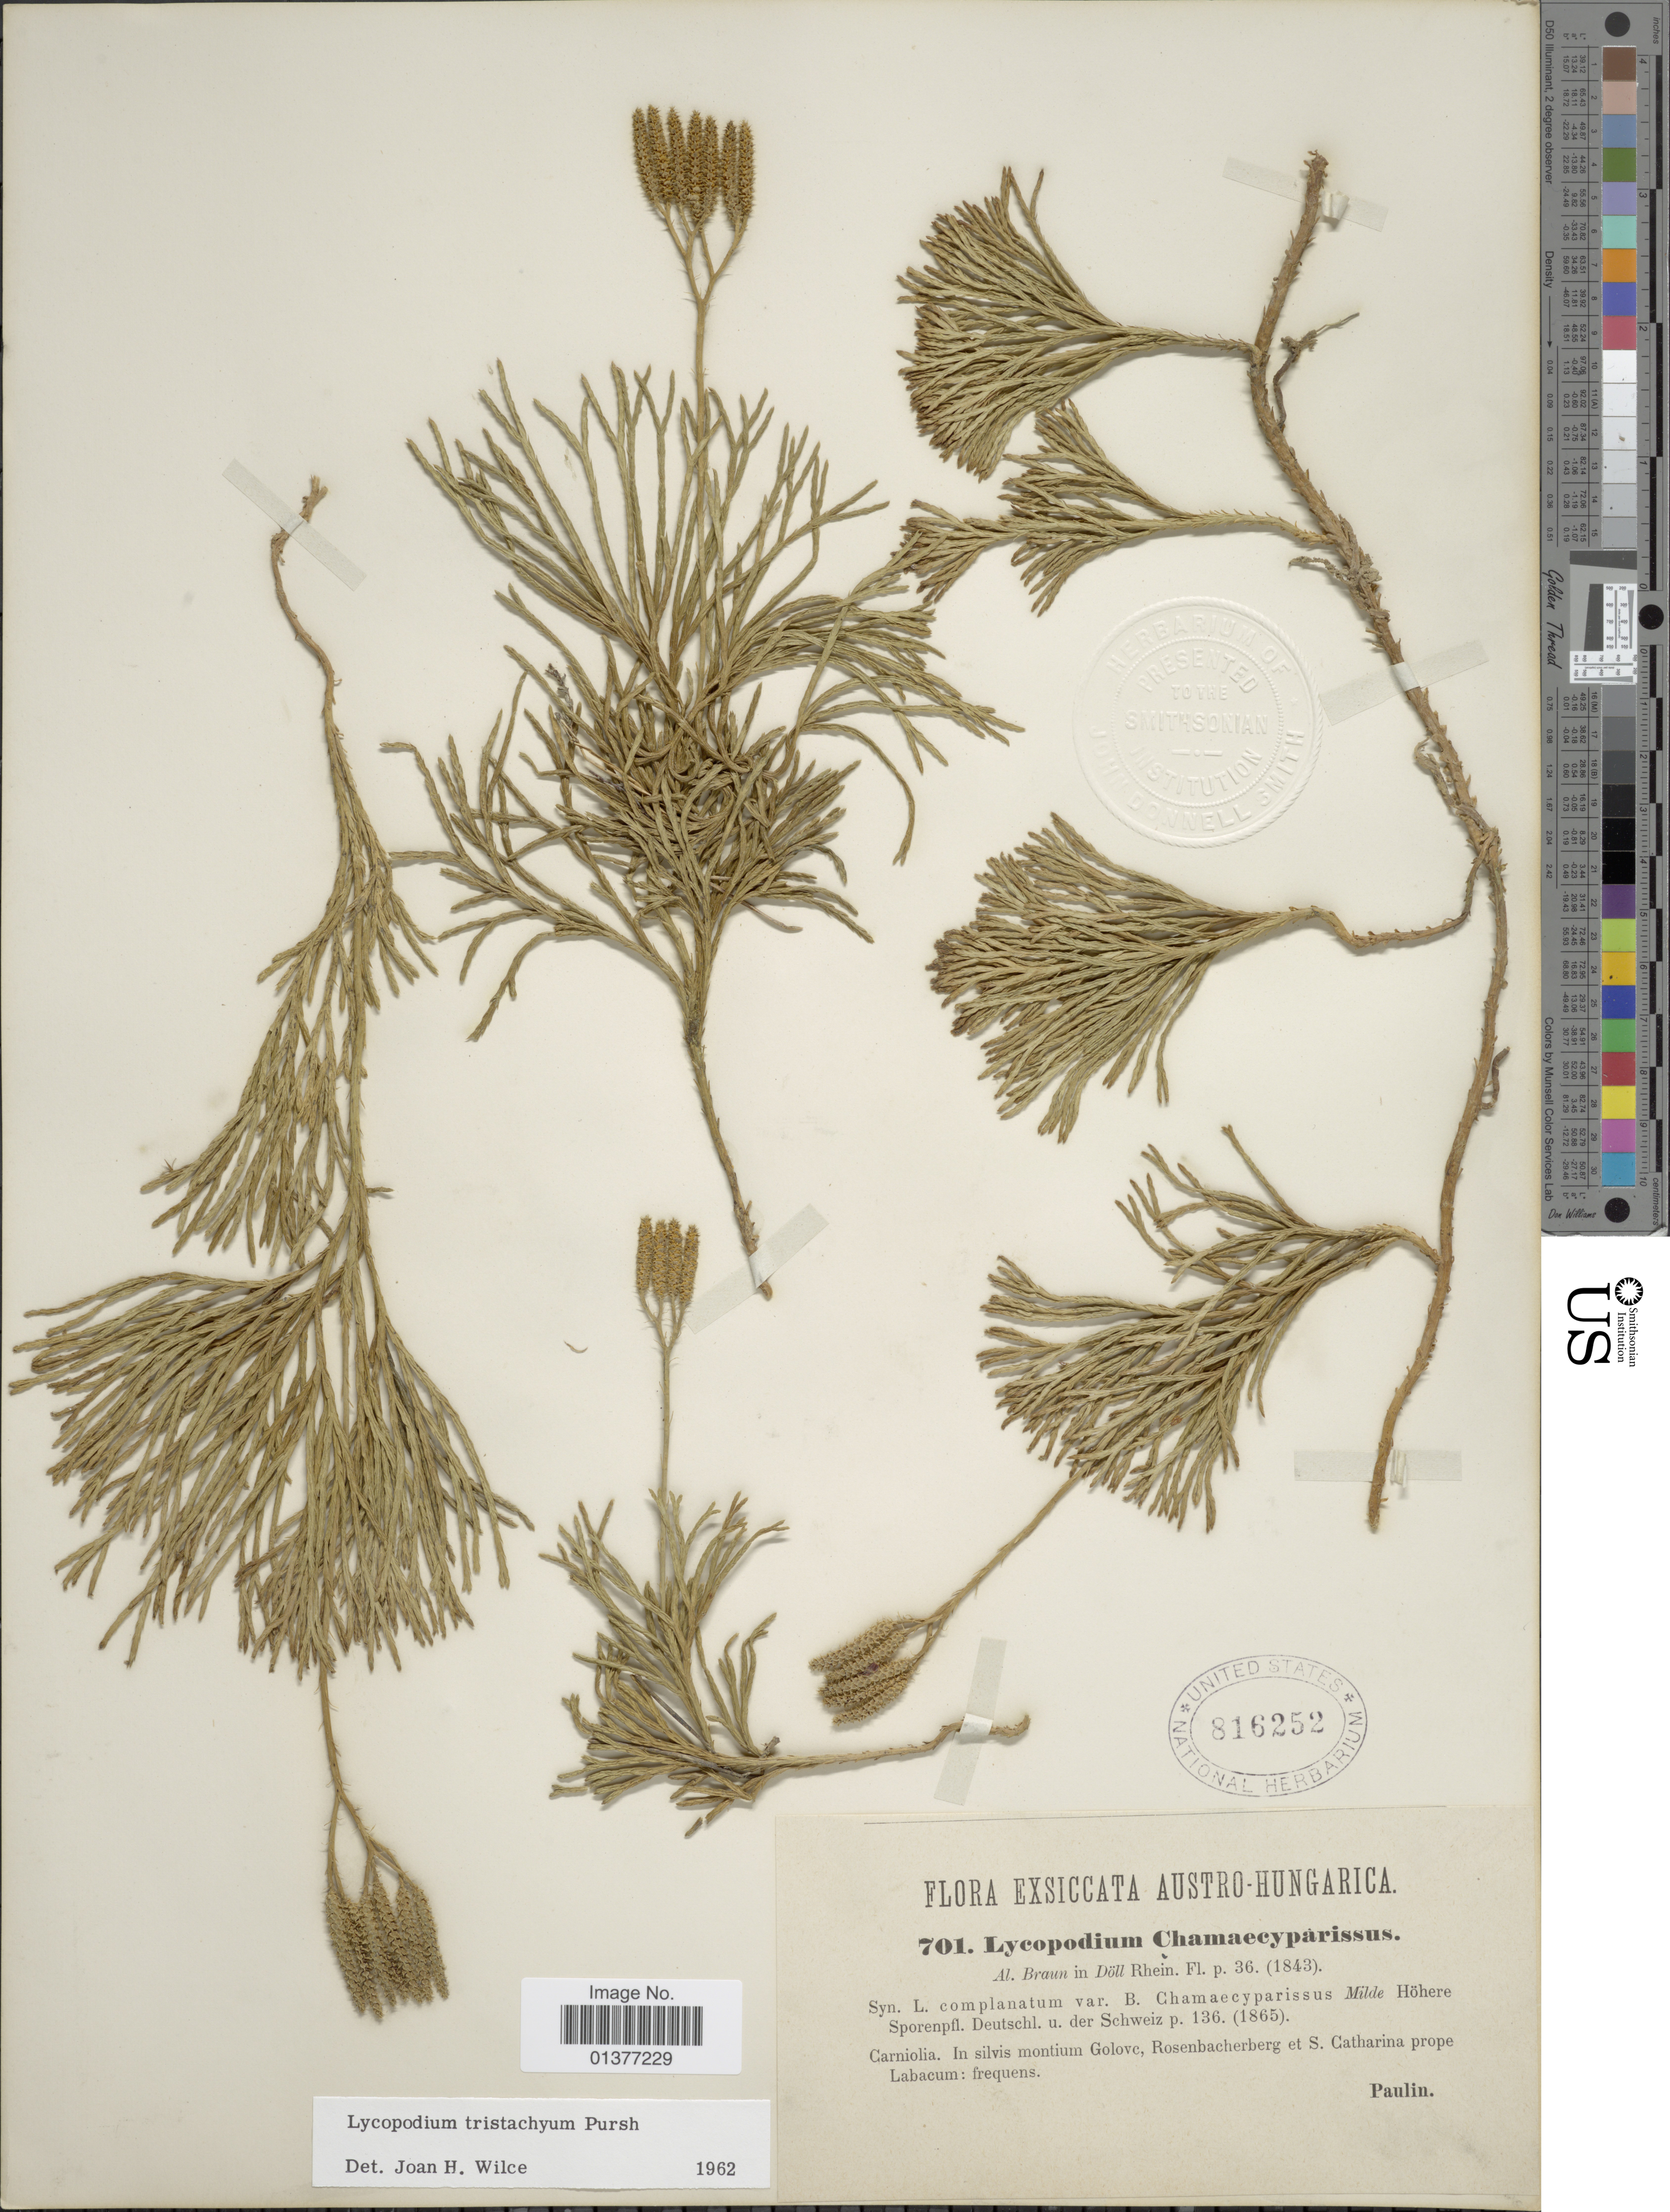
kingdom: Plantae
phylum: Tracheophyta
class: Lycopodiopsida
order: Lycopodiales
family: Lycopodiaceae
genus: Diphasiastrum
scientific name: Diphasiastrum tristachyum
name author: (Pursh) Holub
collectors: -. Paulin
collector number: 701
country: Austria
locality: Austro-Hungarica, Carniolia, in silvis montium Golovc, Rosenbachenberg et. S. Catharina prope Labacum: frequens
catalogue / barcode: US 816252